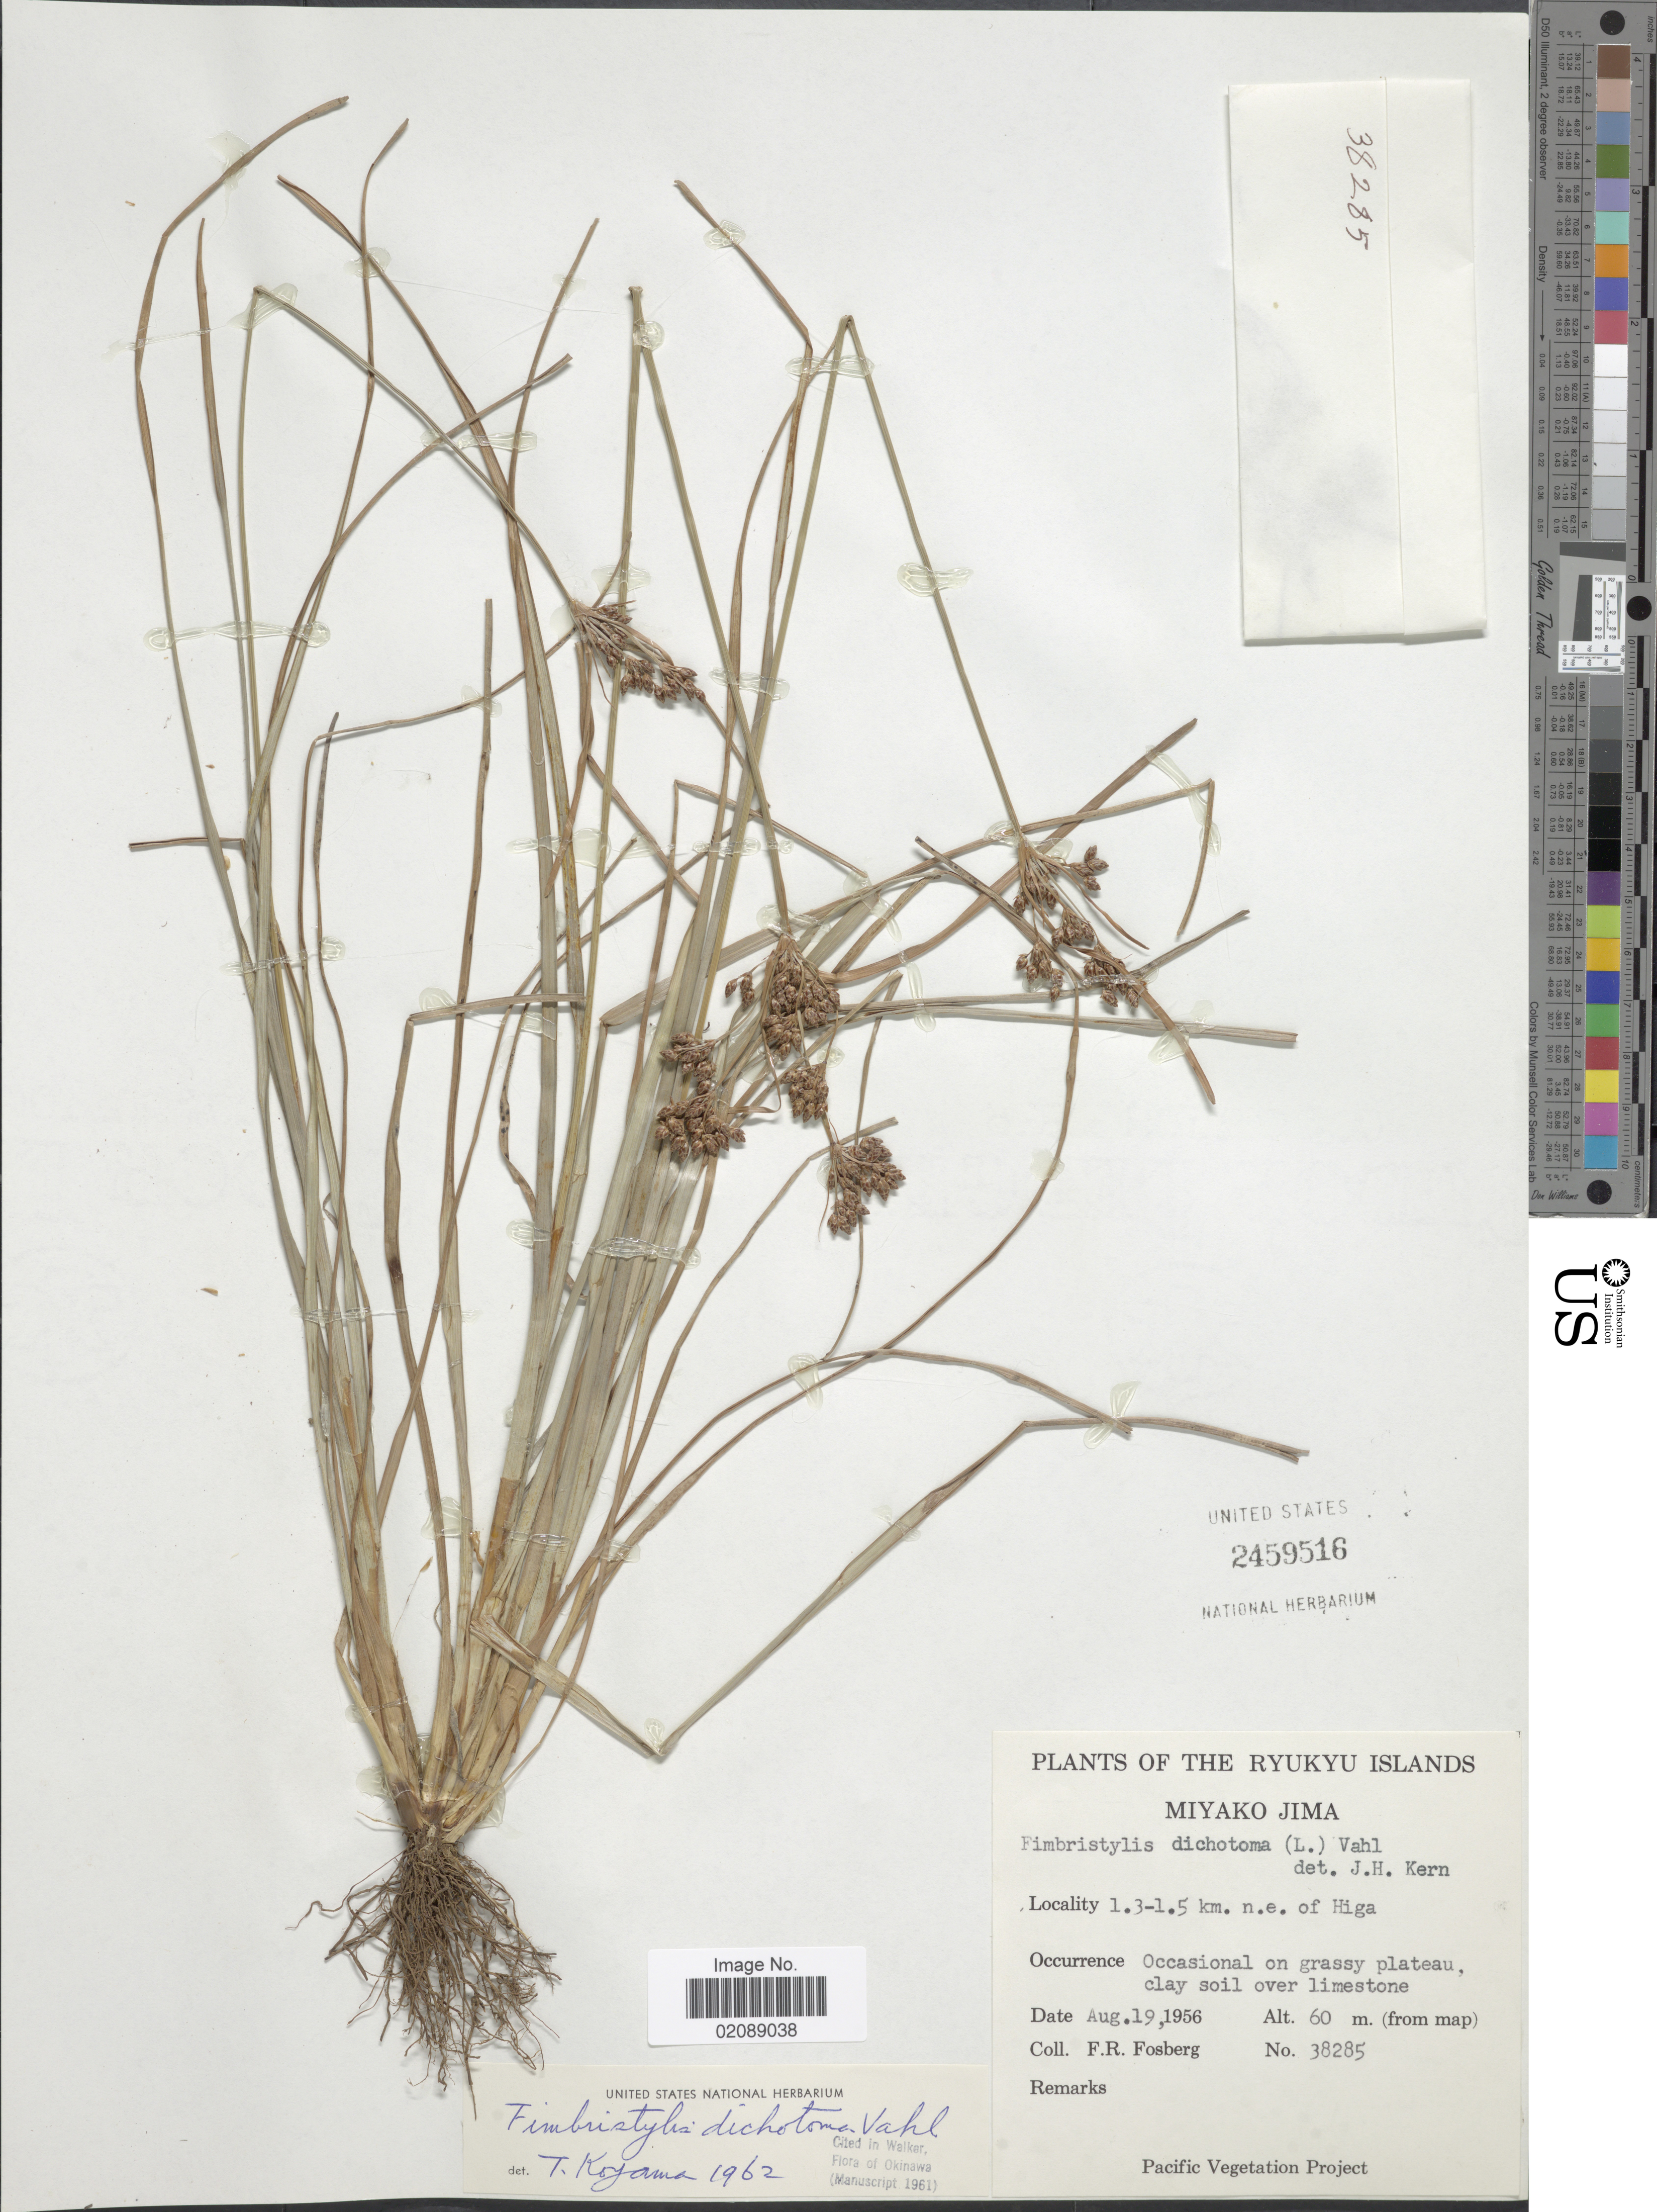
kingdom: Plantae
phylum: Tracheophyta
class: Liliopsida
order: Poales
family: Cyperaceae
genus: Fimbristylis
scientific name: Fimbristylis dichotoma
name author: (L.) Vahl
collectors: F. R. Fosberg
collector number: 38285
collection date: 1956-08-19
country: Japan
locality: The Ryukyu Islands, Miyako JIma, 1.3-1.5 km n.e. of Higa, Occasional on grassy plateau, clay soil over limestone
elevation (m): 60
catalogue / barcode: US 2459516